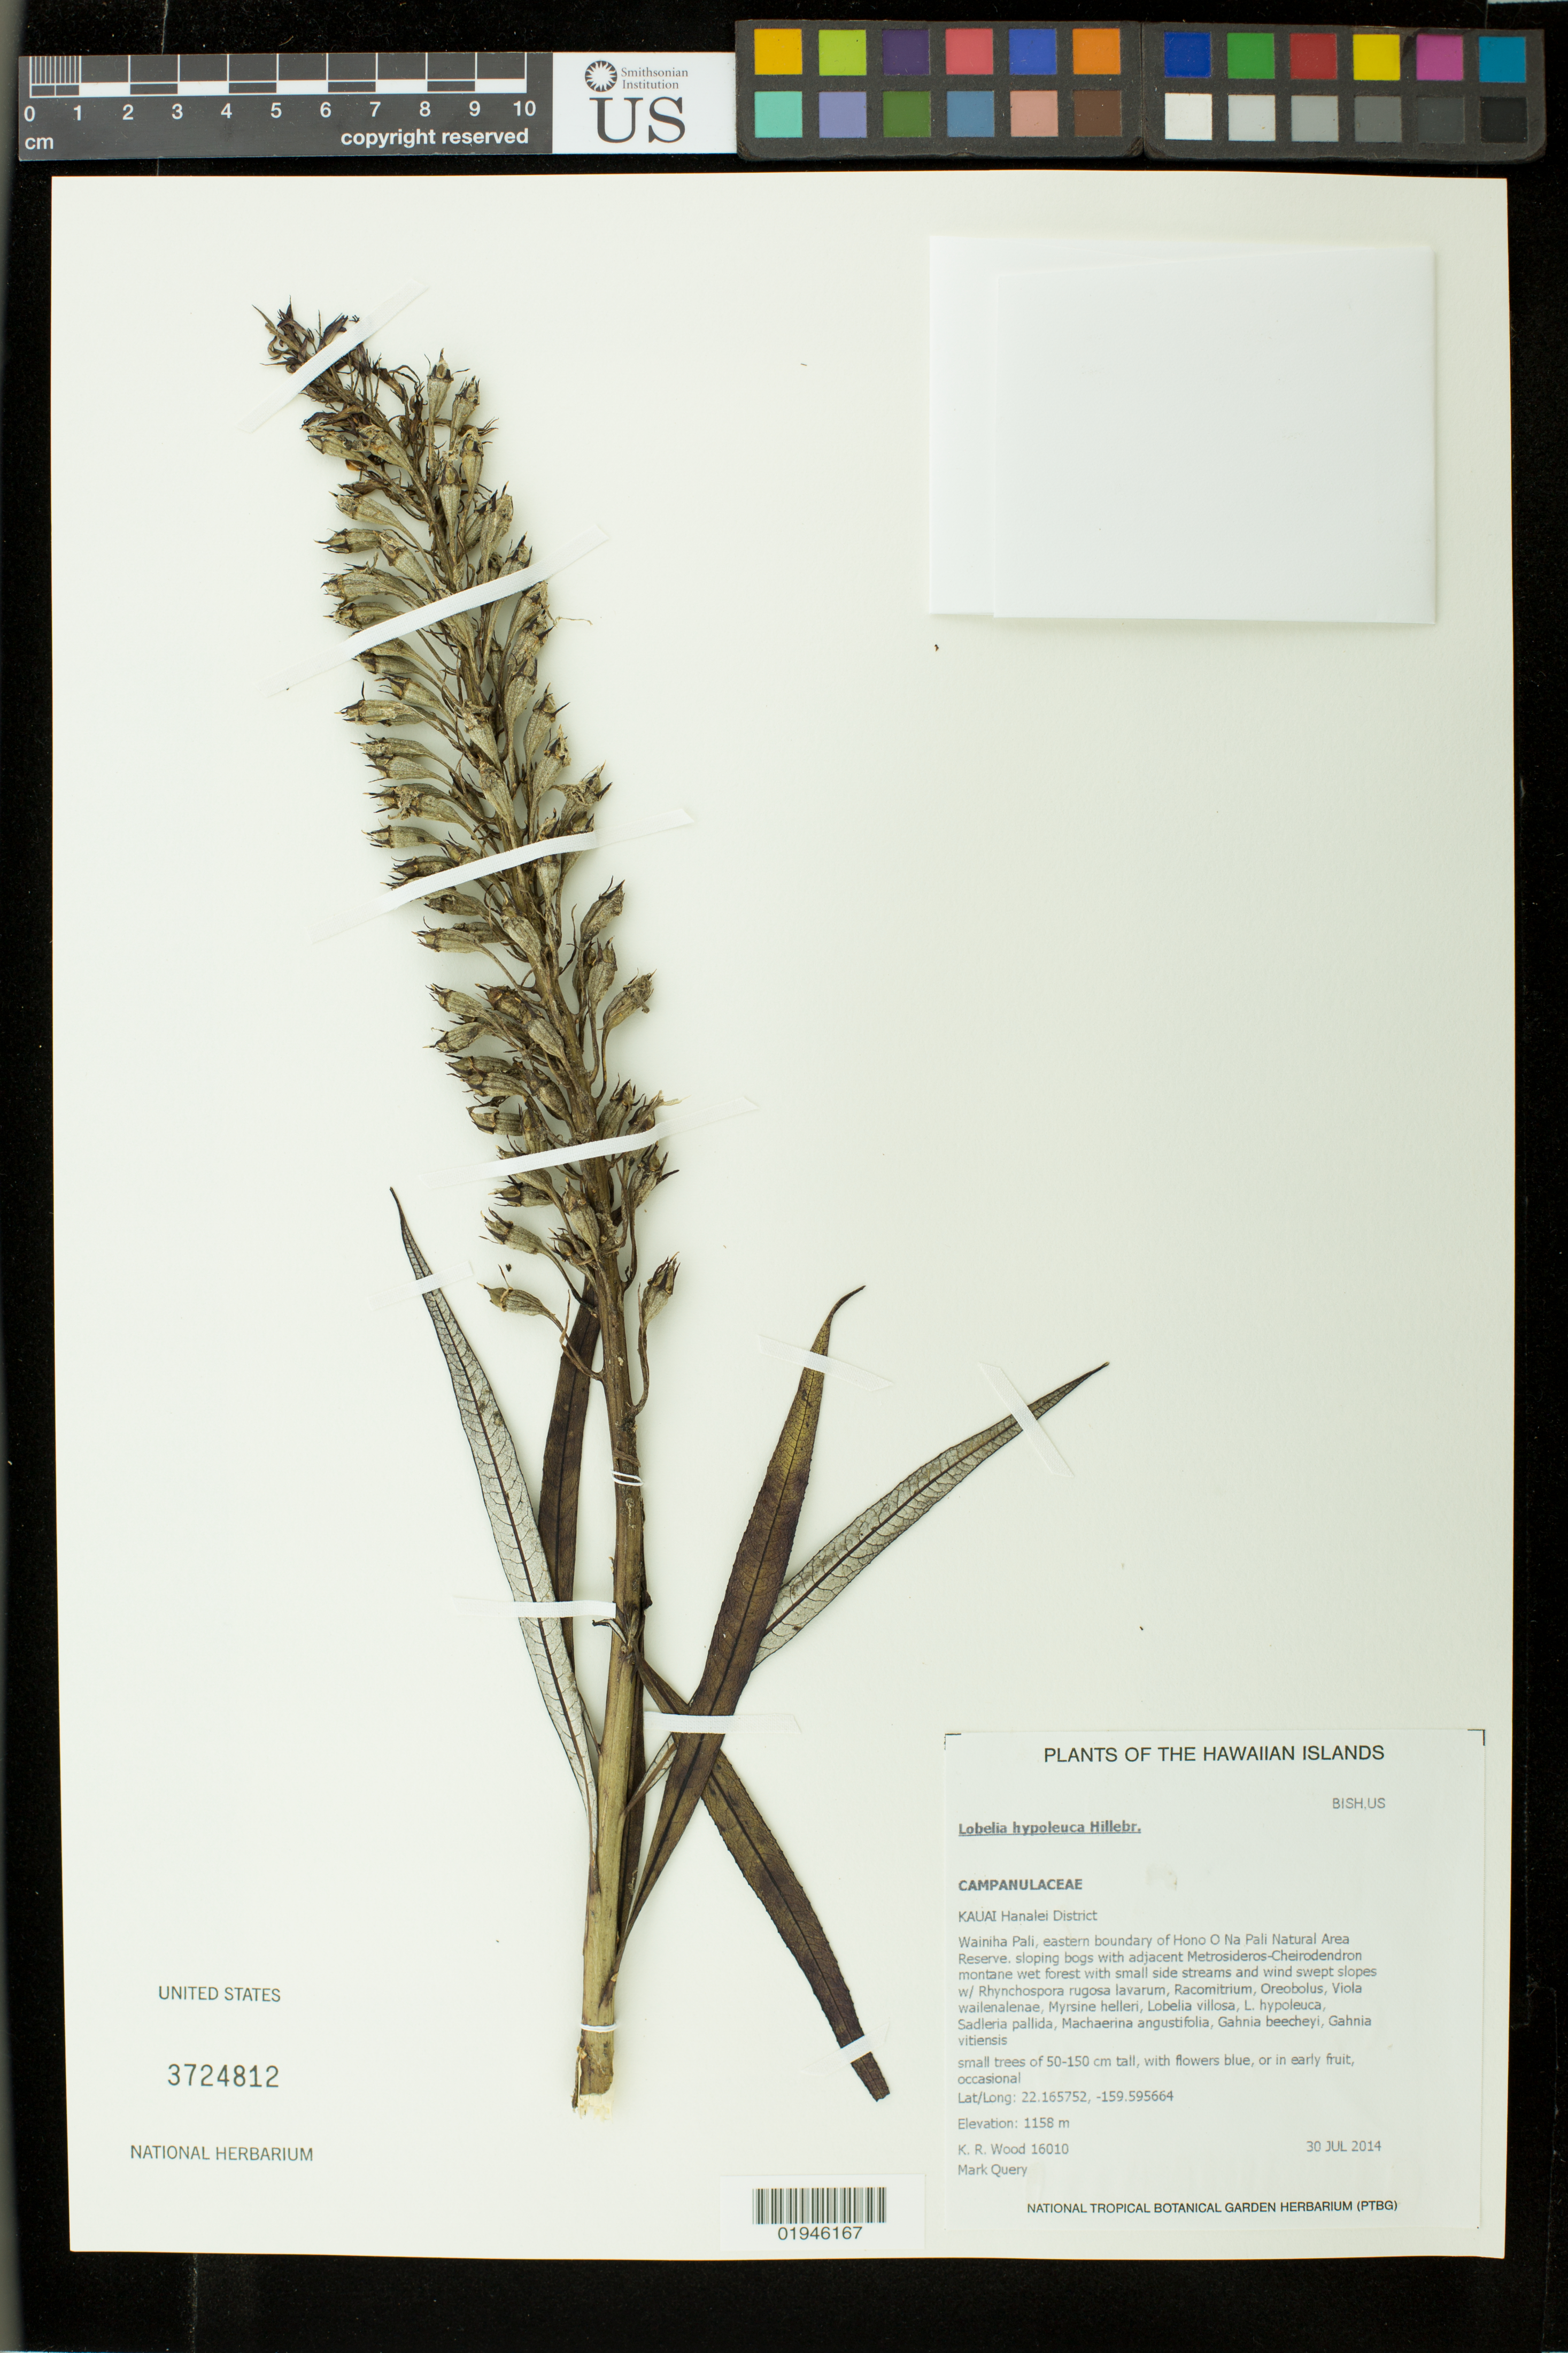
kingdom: Plantae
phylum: Tracheophyta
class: Magnoliopsida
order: Asterales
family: Campanulaceae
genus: Lobelia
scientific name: Lobelia hypoleuca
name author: Hillebr.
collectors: K. R. Wood & M. Query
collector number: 16010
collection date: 2014-07-30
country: United States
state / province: Hawaii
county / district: Kauai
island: Kaua'i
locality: Hanalei District, Wainiha Pali, eastern boundary of Hono O Na Pali Natural Area Reserve, sloping bogs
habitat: Sloping bogs with adjacent montane wet forest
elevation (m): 1158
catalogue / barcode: US 3724812